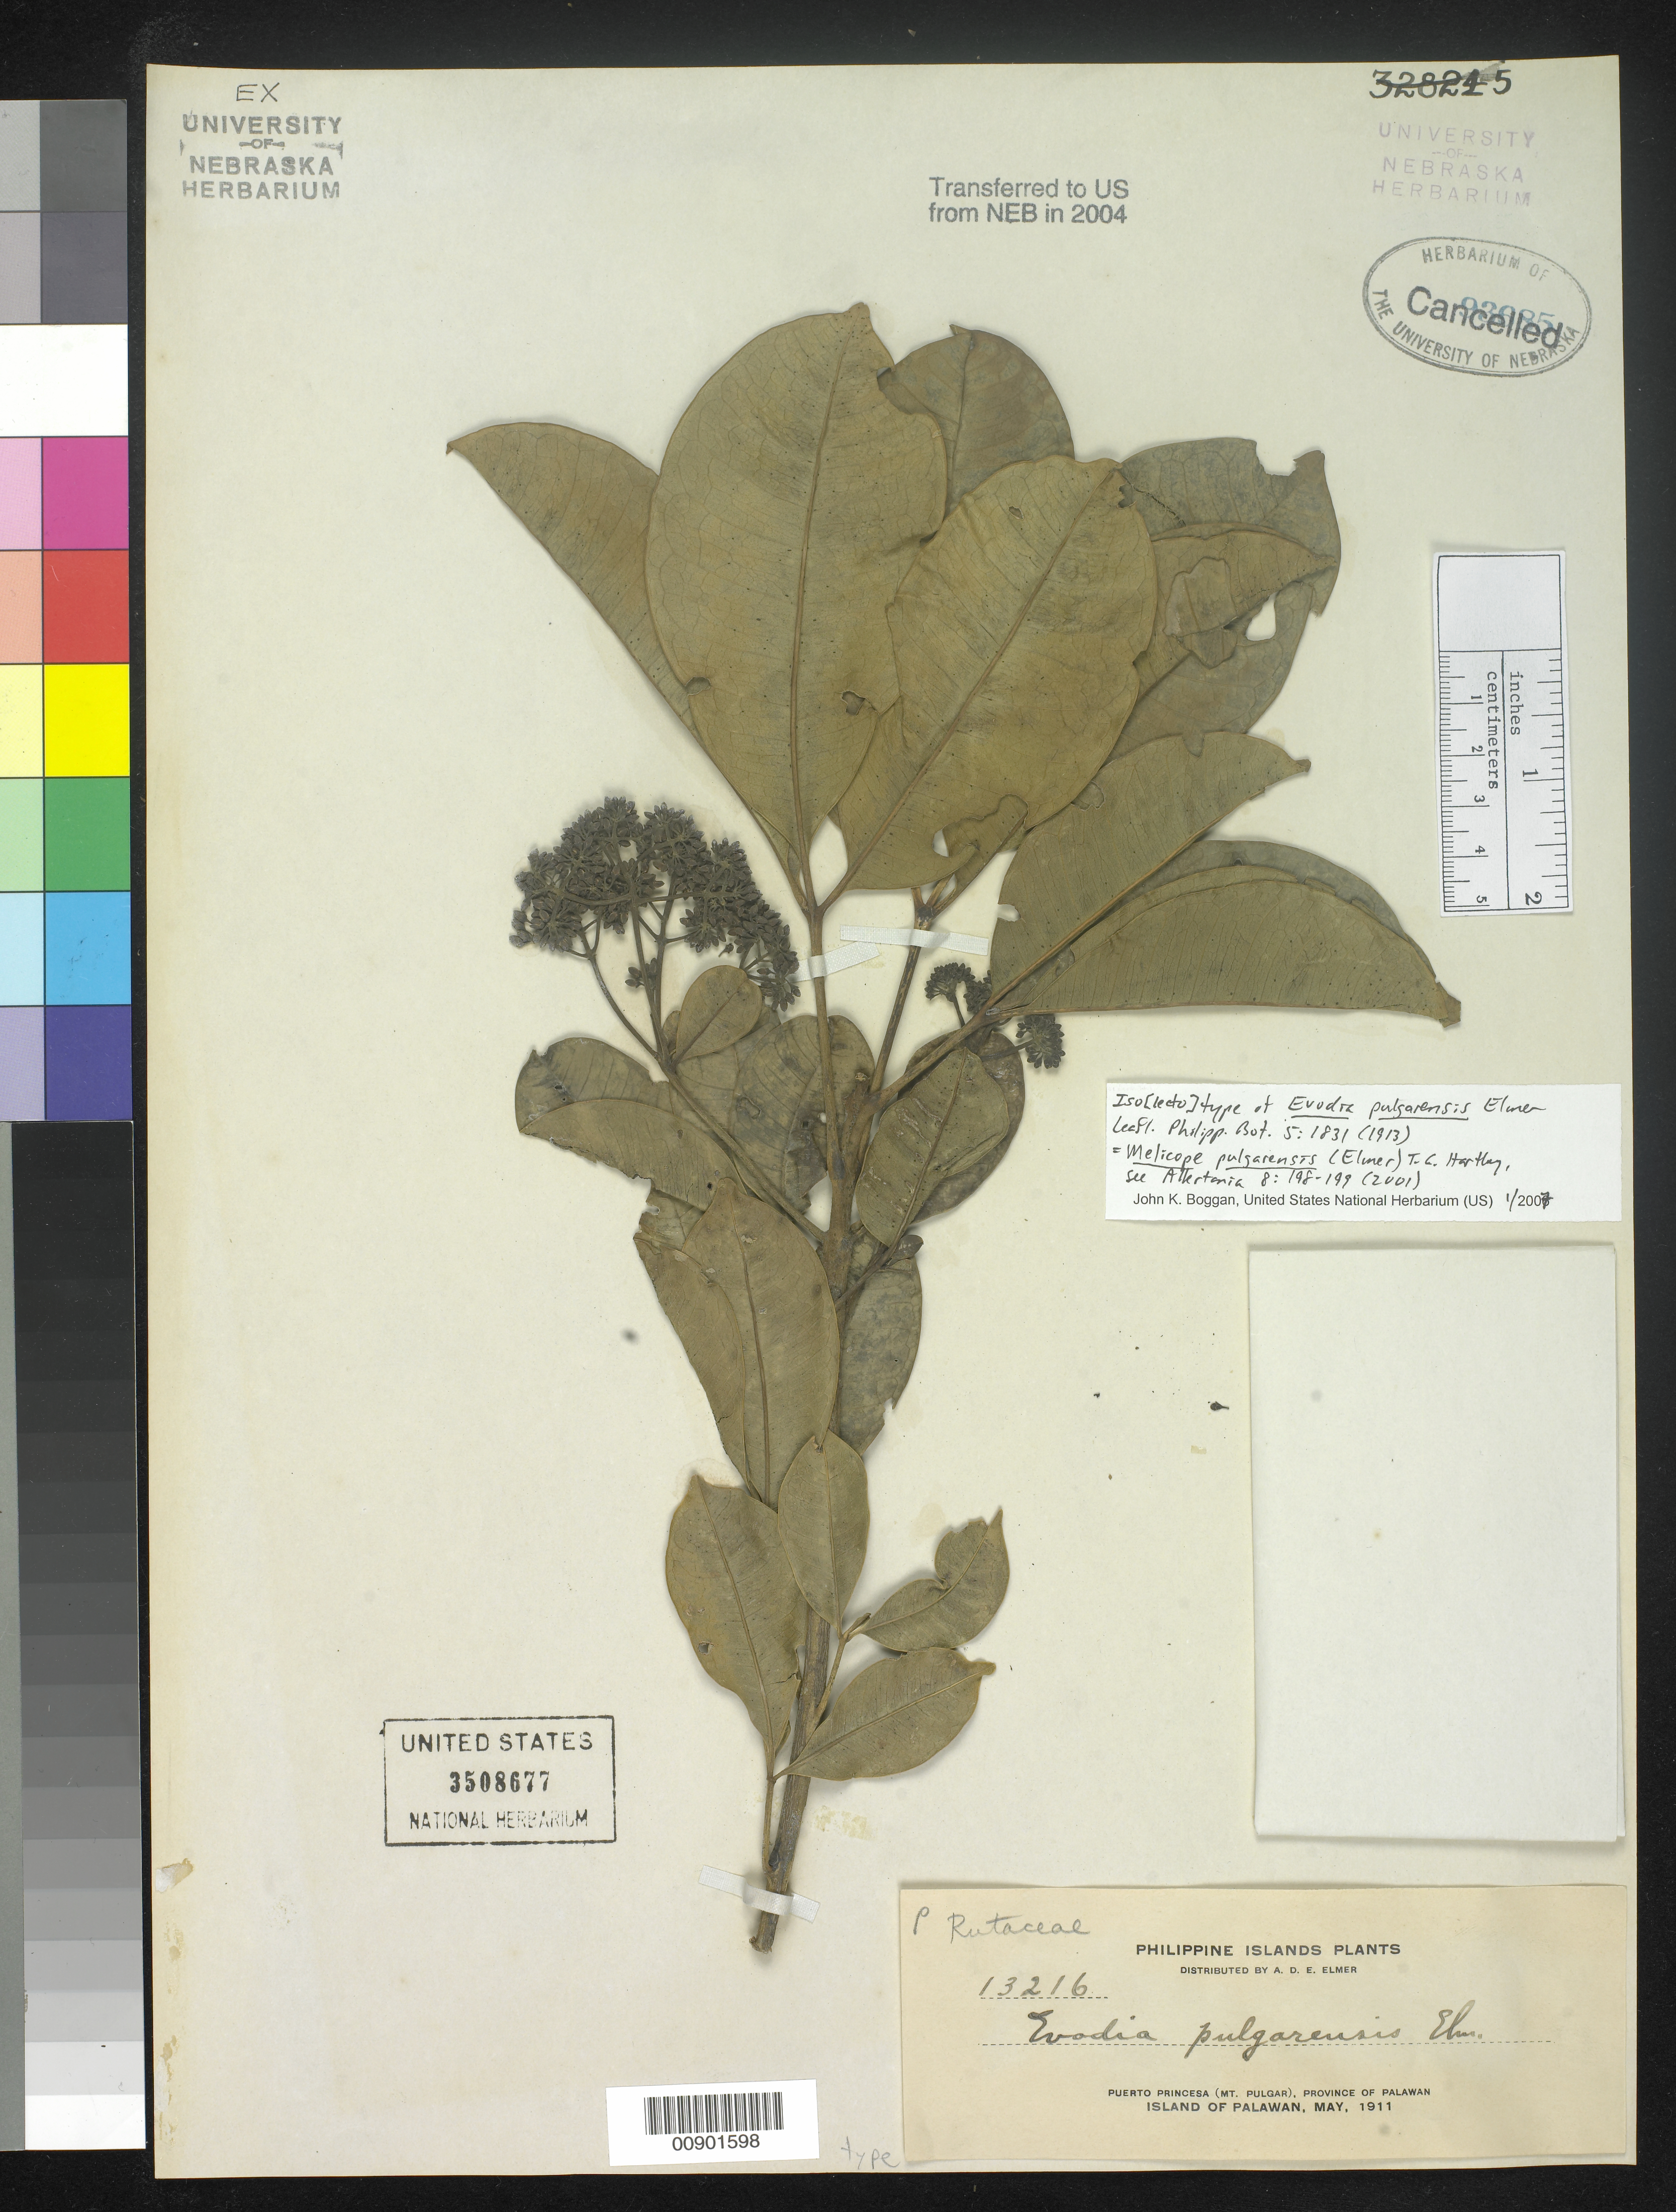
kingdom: Plantae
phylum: Tracheophyta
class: Magnoliopsida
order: Sapindales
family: Rutaceae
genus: Euodia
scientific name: Euodia pulgarensis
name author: Elmer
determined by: Boggan, J. K., (US), NMNH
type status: Isolectotype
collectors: A. D. E. Elmer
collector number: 13216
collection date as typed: May 1911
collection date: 1911-05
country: Philippines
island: Palawan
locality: Puerto Princesa (Mt. Pulgar), Province of Palawan, Island of Palawan.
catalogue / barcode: US 3508677